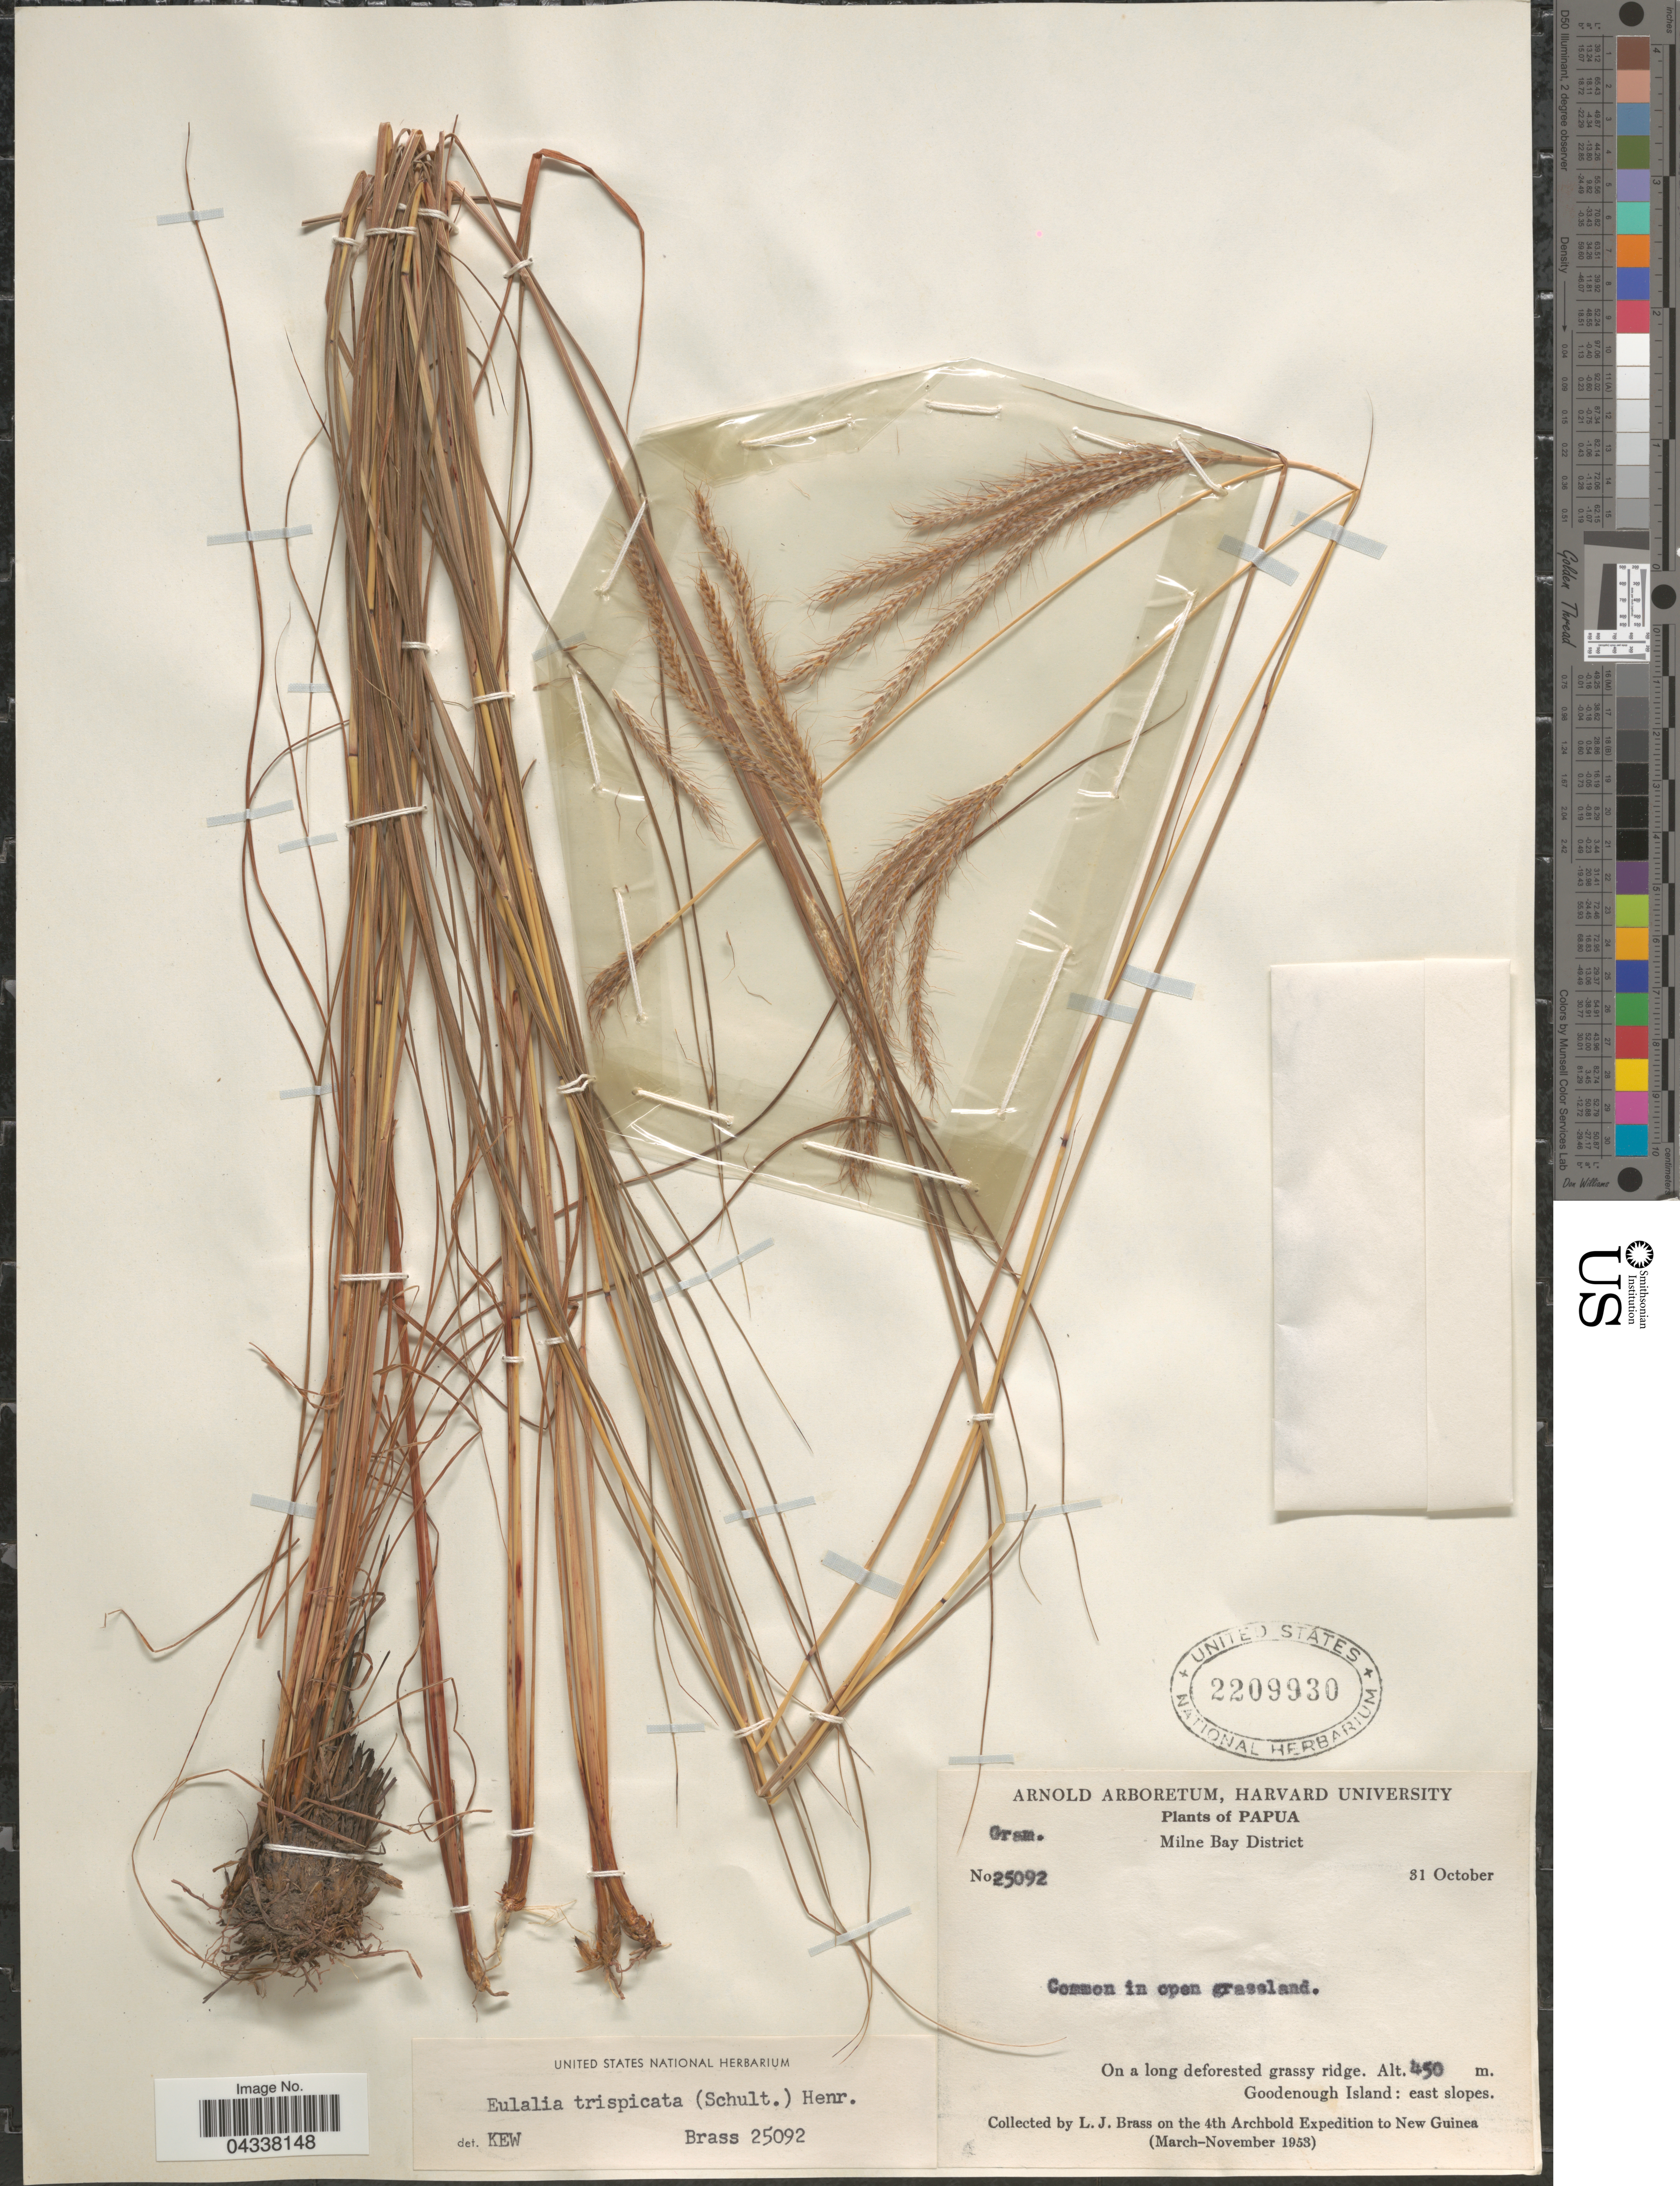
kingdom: Plantae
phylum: Tracheophyta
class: Liliopsida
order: Poales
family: Poaceae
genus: Pseudopogonatherum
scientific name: Pseudopogonatherum trispicatum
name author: (Schult.) Ohwi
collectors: L. J. Brass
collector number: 25092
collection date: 1953-10-31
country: Papua New Guinea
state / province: Milne Bay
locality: Milne Bay District. Goodeneough Island, east slopes. 4th Archbold Expedition to New Guinea.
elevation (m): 450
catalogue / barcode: US 2209930